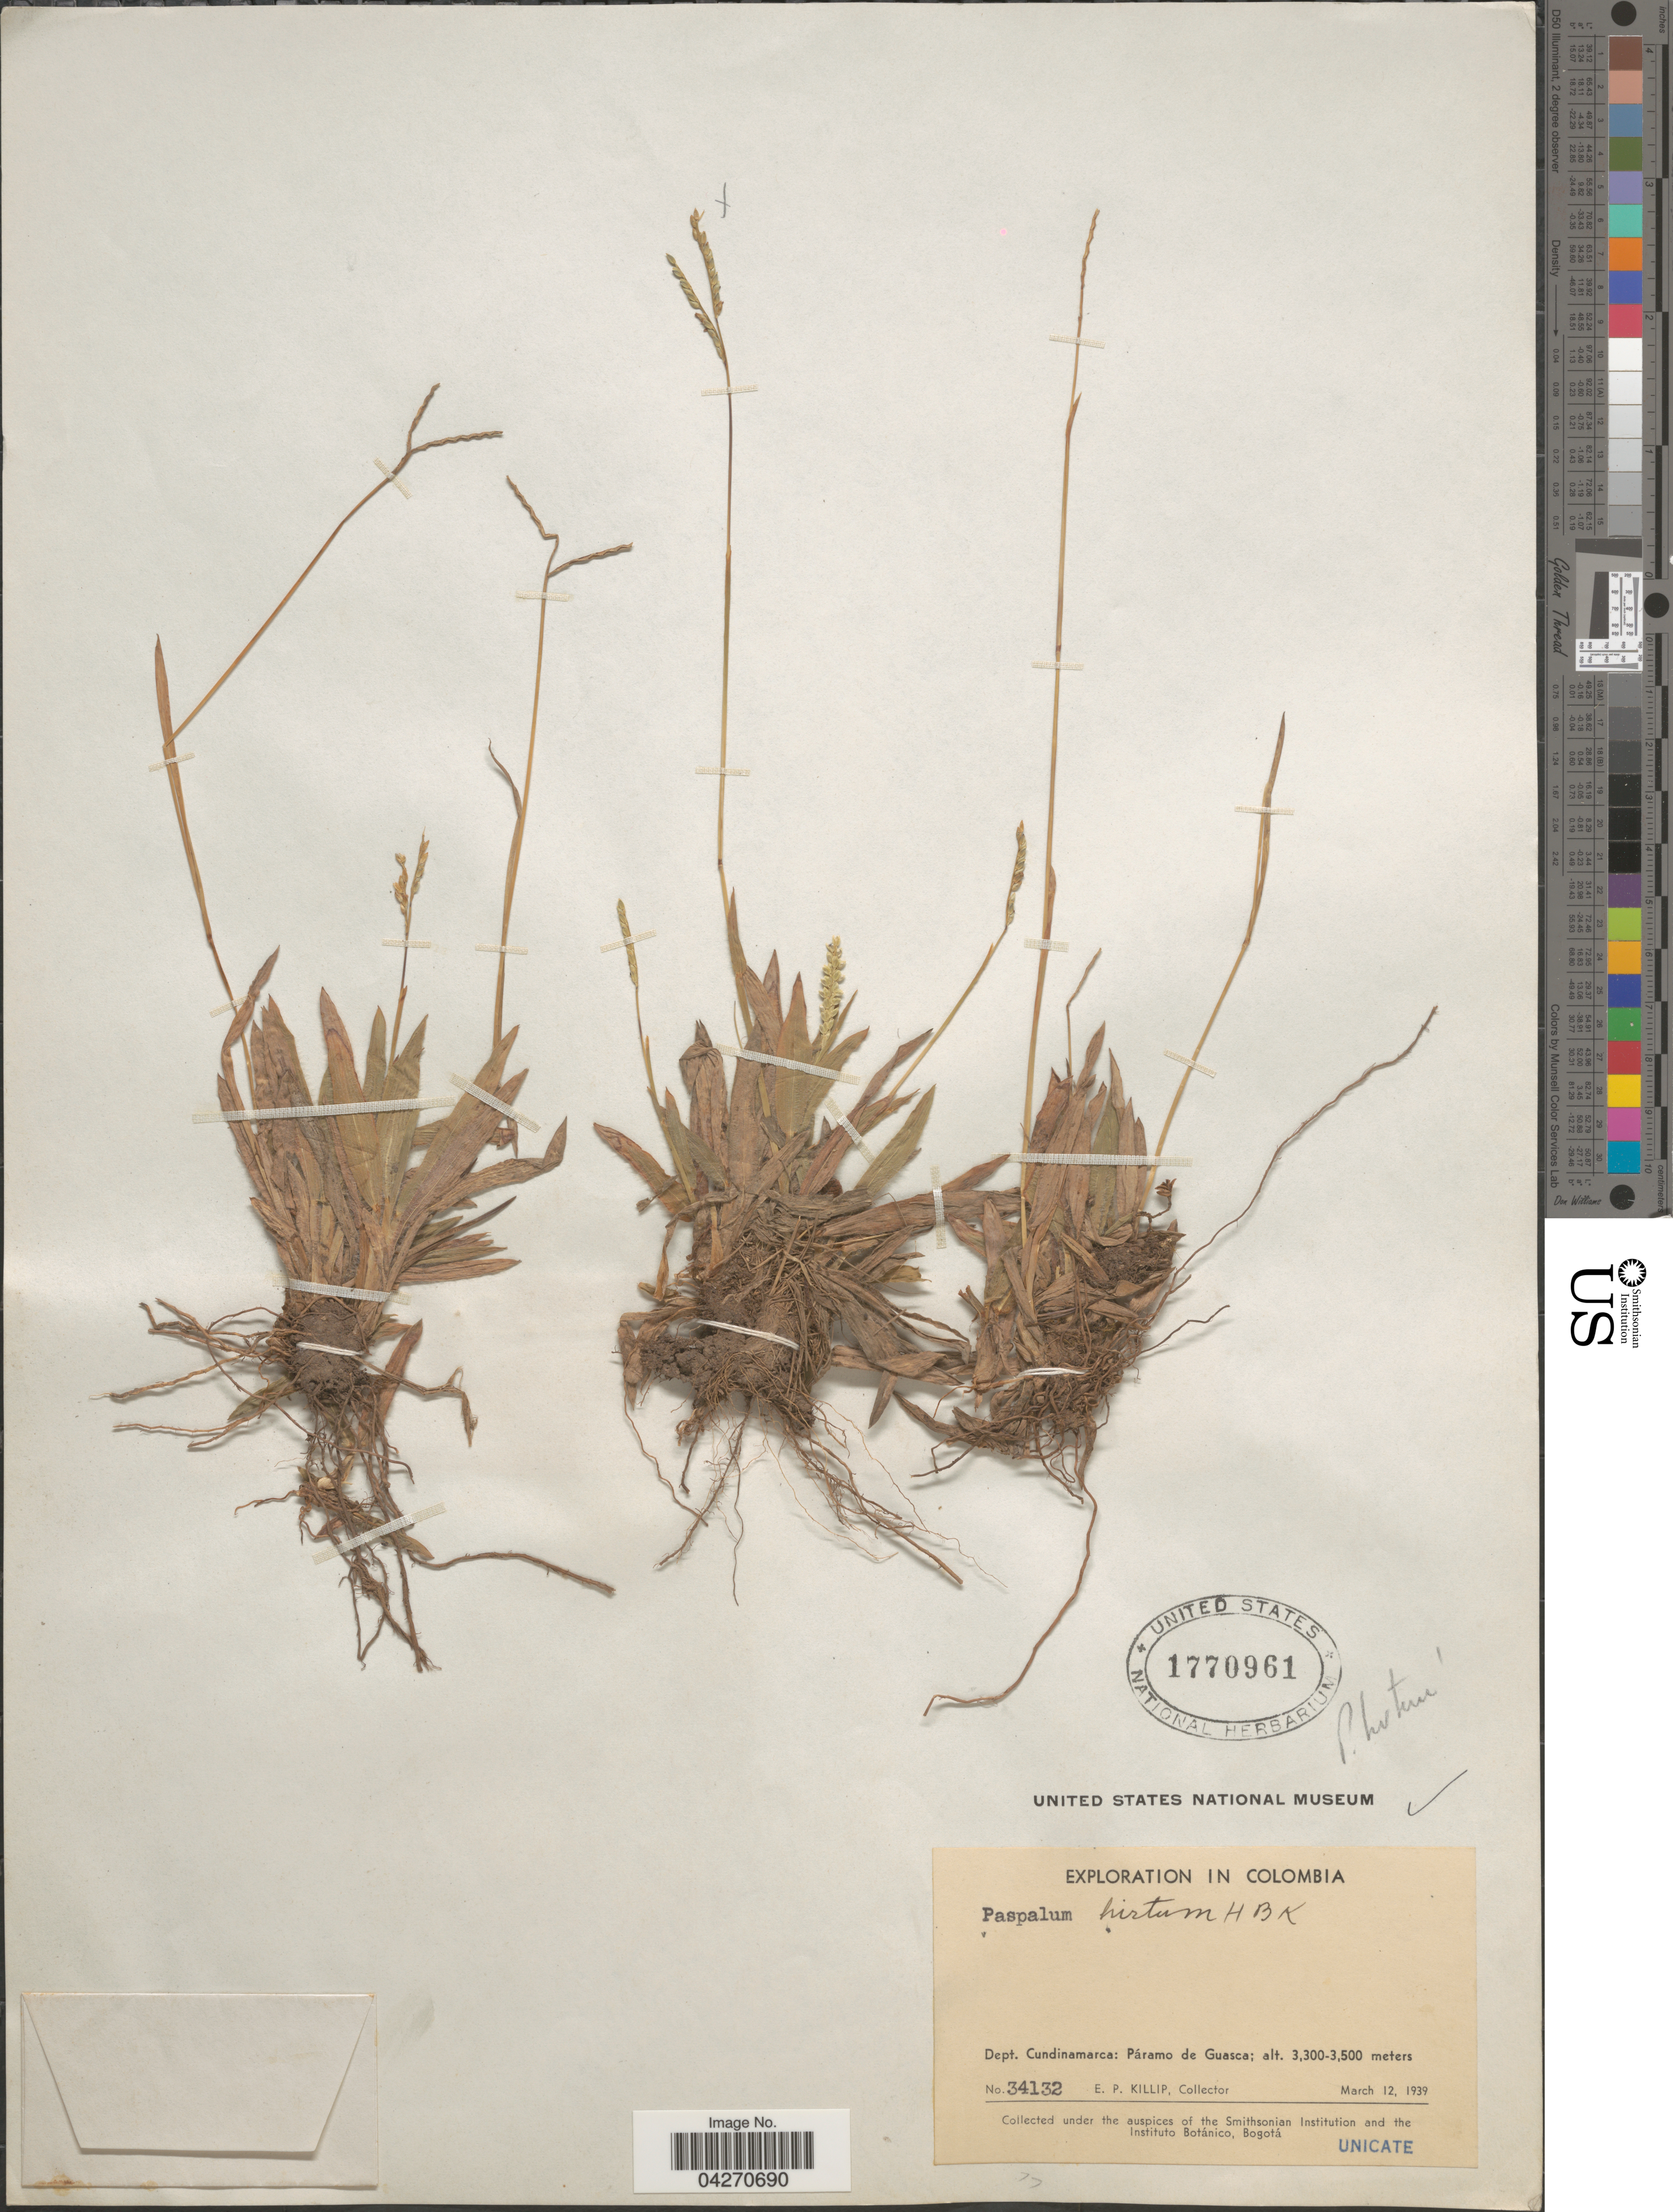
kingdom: Plantae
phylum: Tracheophyta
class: Liliopsida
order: Poales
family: Poaceae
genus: Paspalum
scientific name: Paspalum hirtum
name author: Kunth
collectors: E. P. Killip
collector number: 34132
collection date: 1939-03-12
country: Colombia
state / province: Cundinamarca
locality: Exploration In Colombia. Dept. Cundinamarca: Páramo de Guasca.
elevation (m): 3300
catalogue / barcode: US 1770961